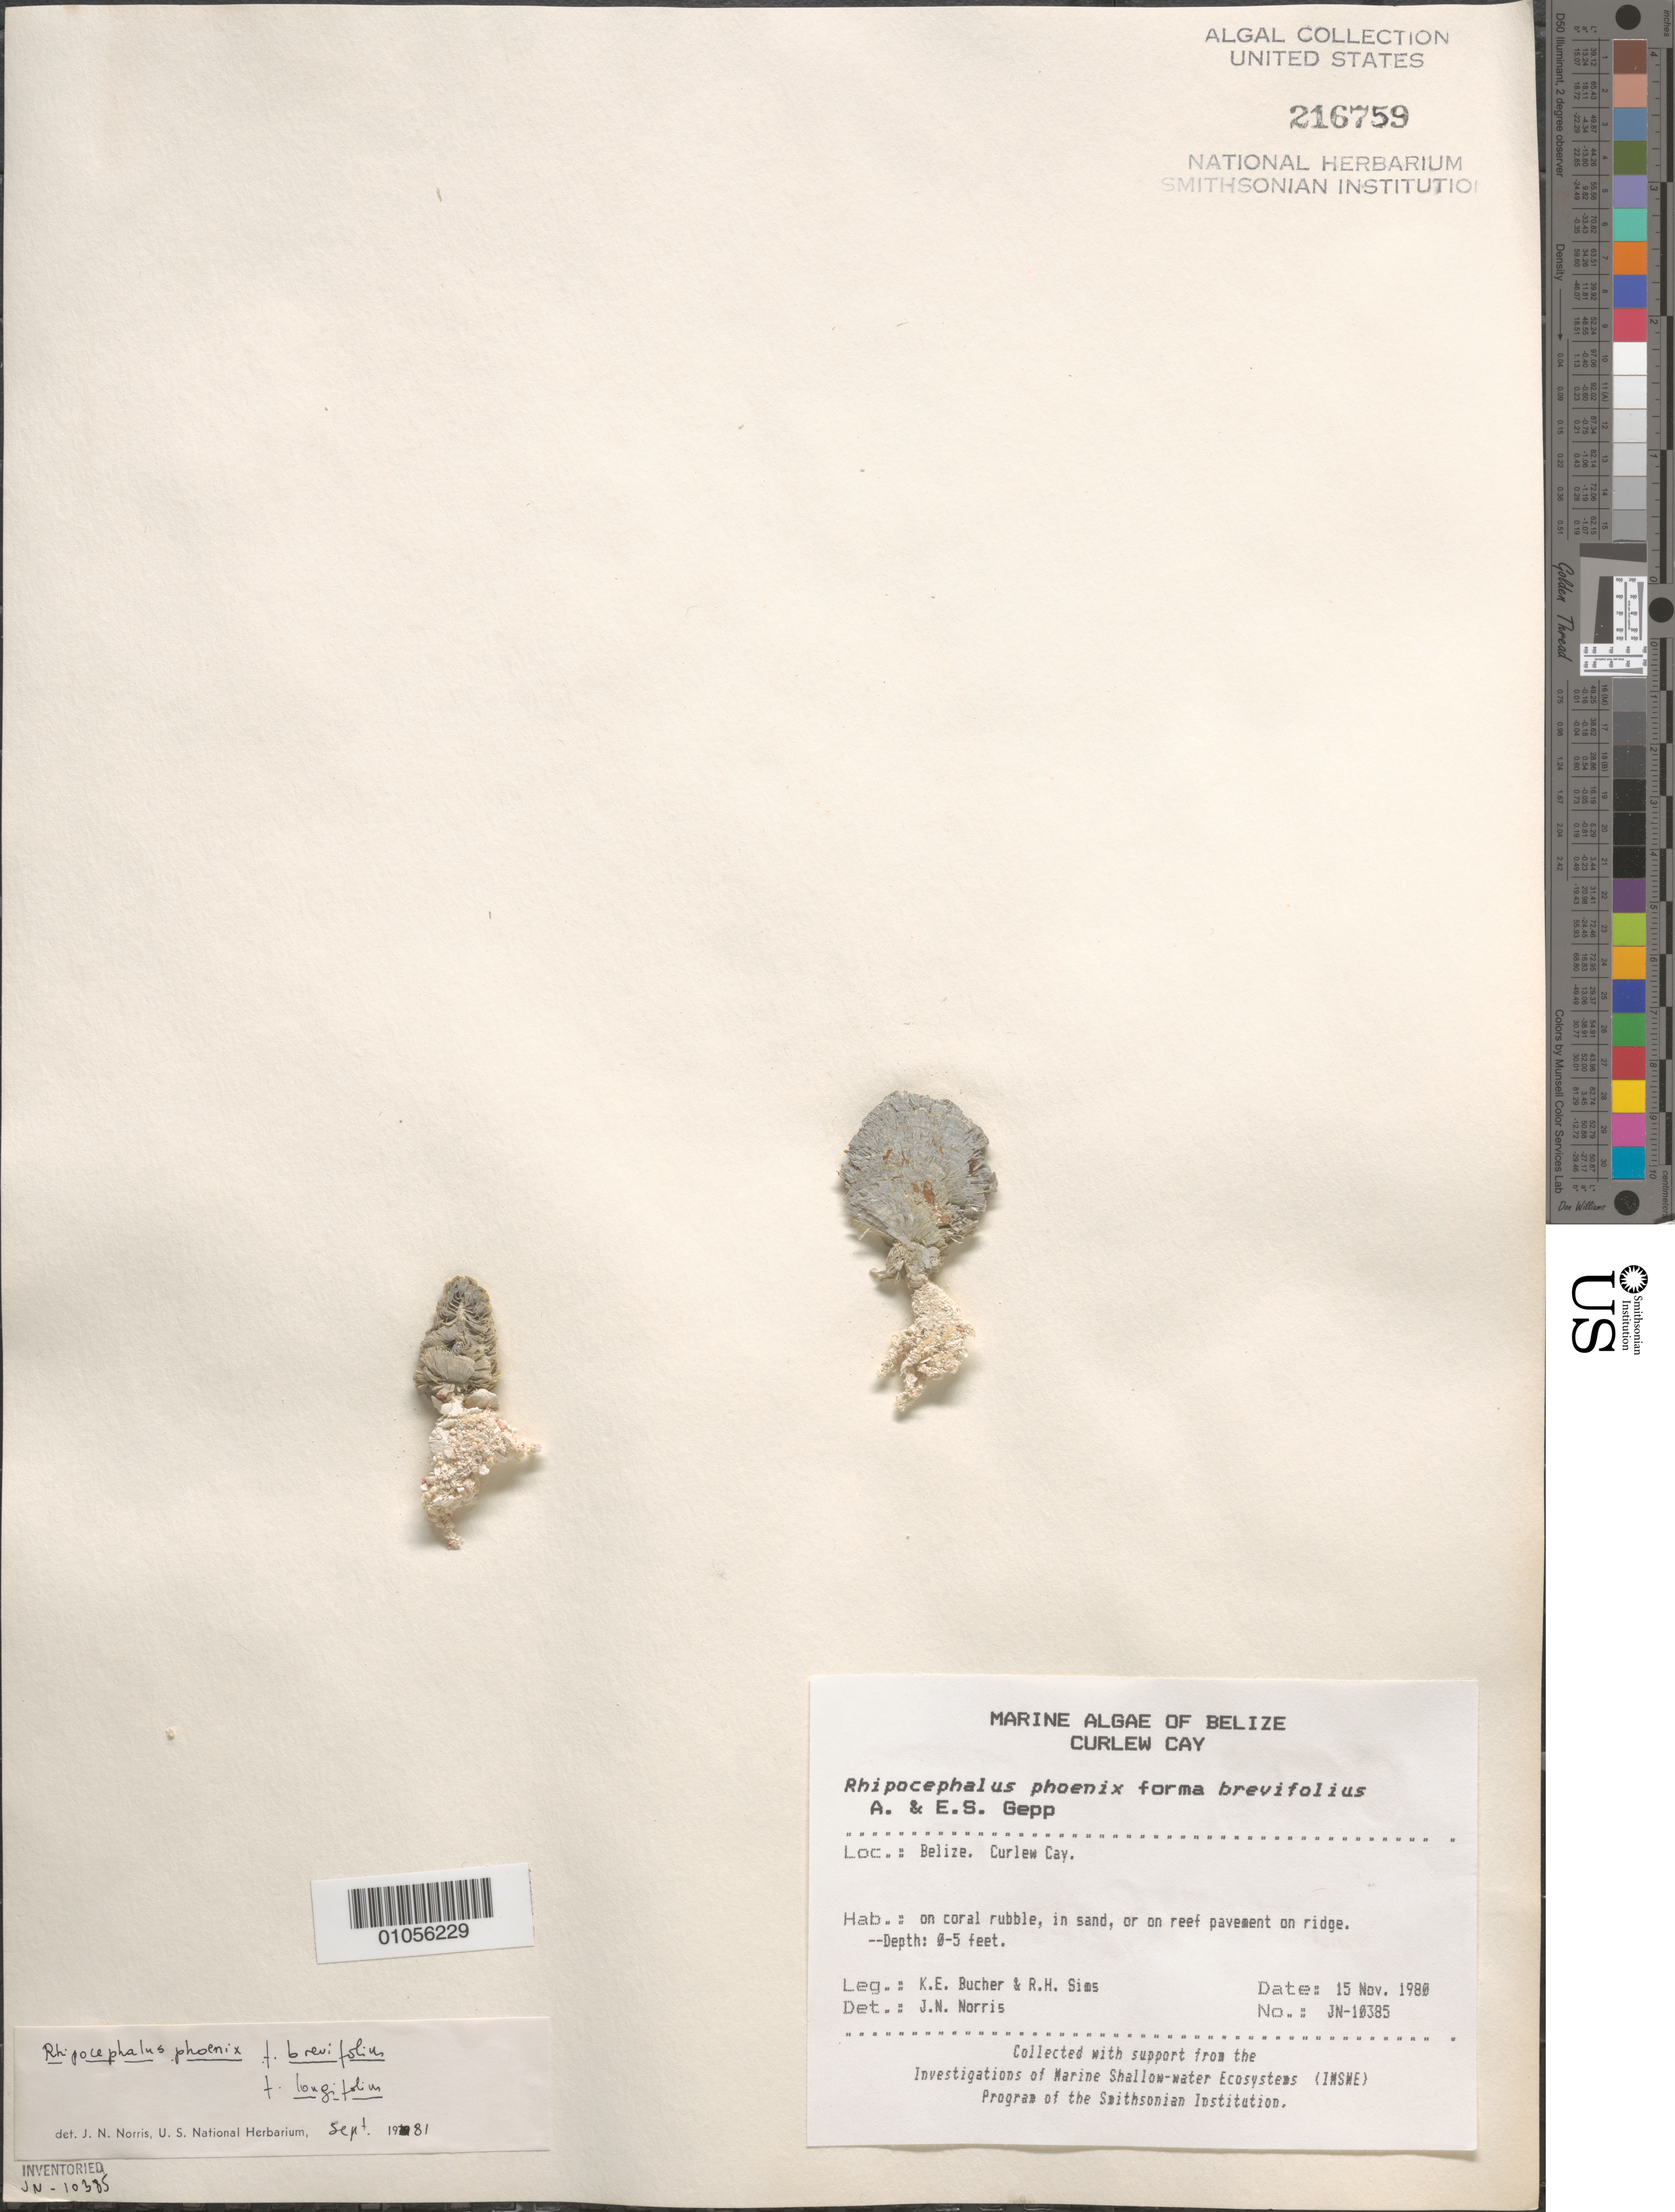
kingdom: Plantae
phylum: Chlorophyta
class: Ulvophyceae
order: Bryopsidales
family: Udoteaceae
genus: Rhipocephalus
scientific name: Rhipocephalus phoenix f. longifolius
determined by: Norris, James N.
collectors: K. E. Bucher & R. H. Sims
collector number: JN-10385B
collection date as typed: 15 Nov 1980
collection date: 1980-11-15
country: Belize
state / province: Stann Creek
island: Curlew Cay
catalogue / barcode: US 216759